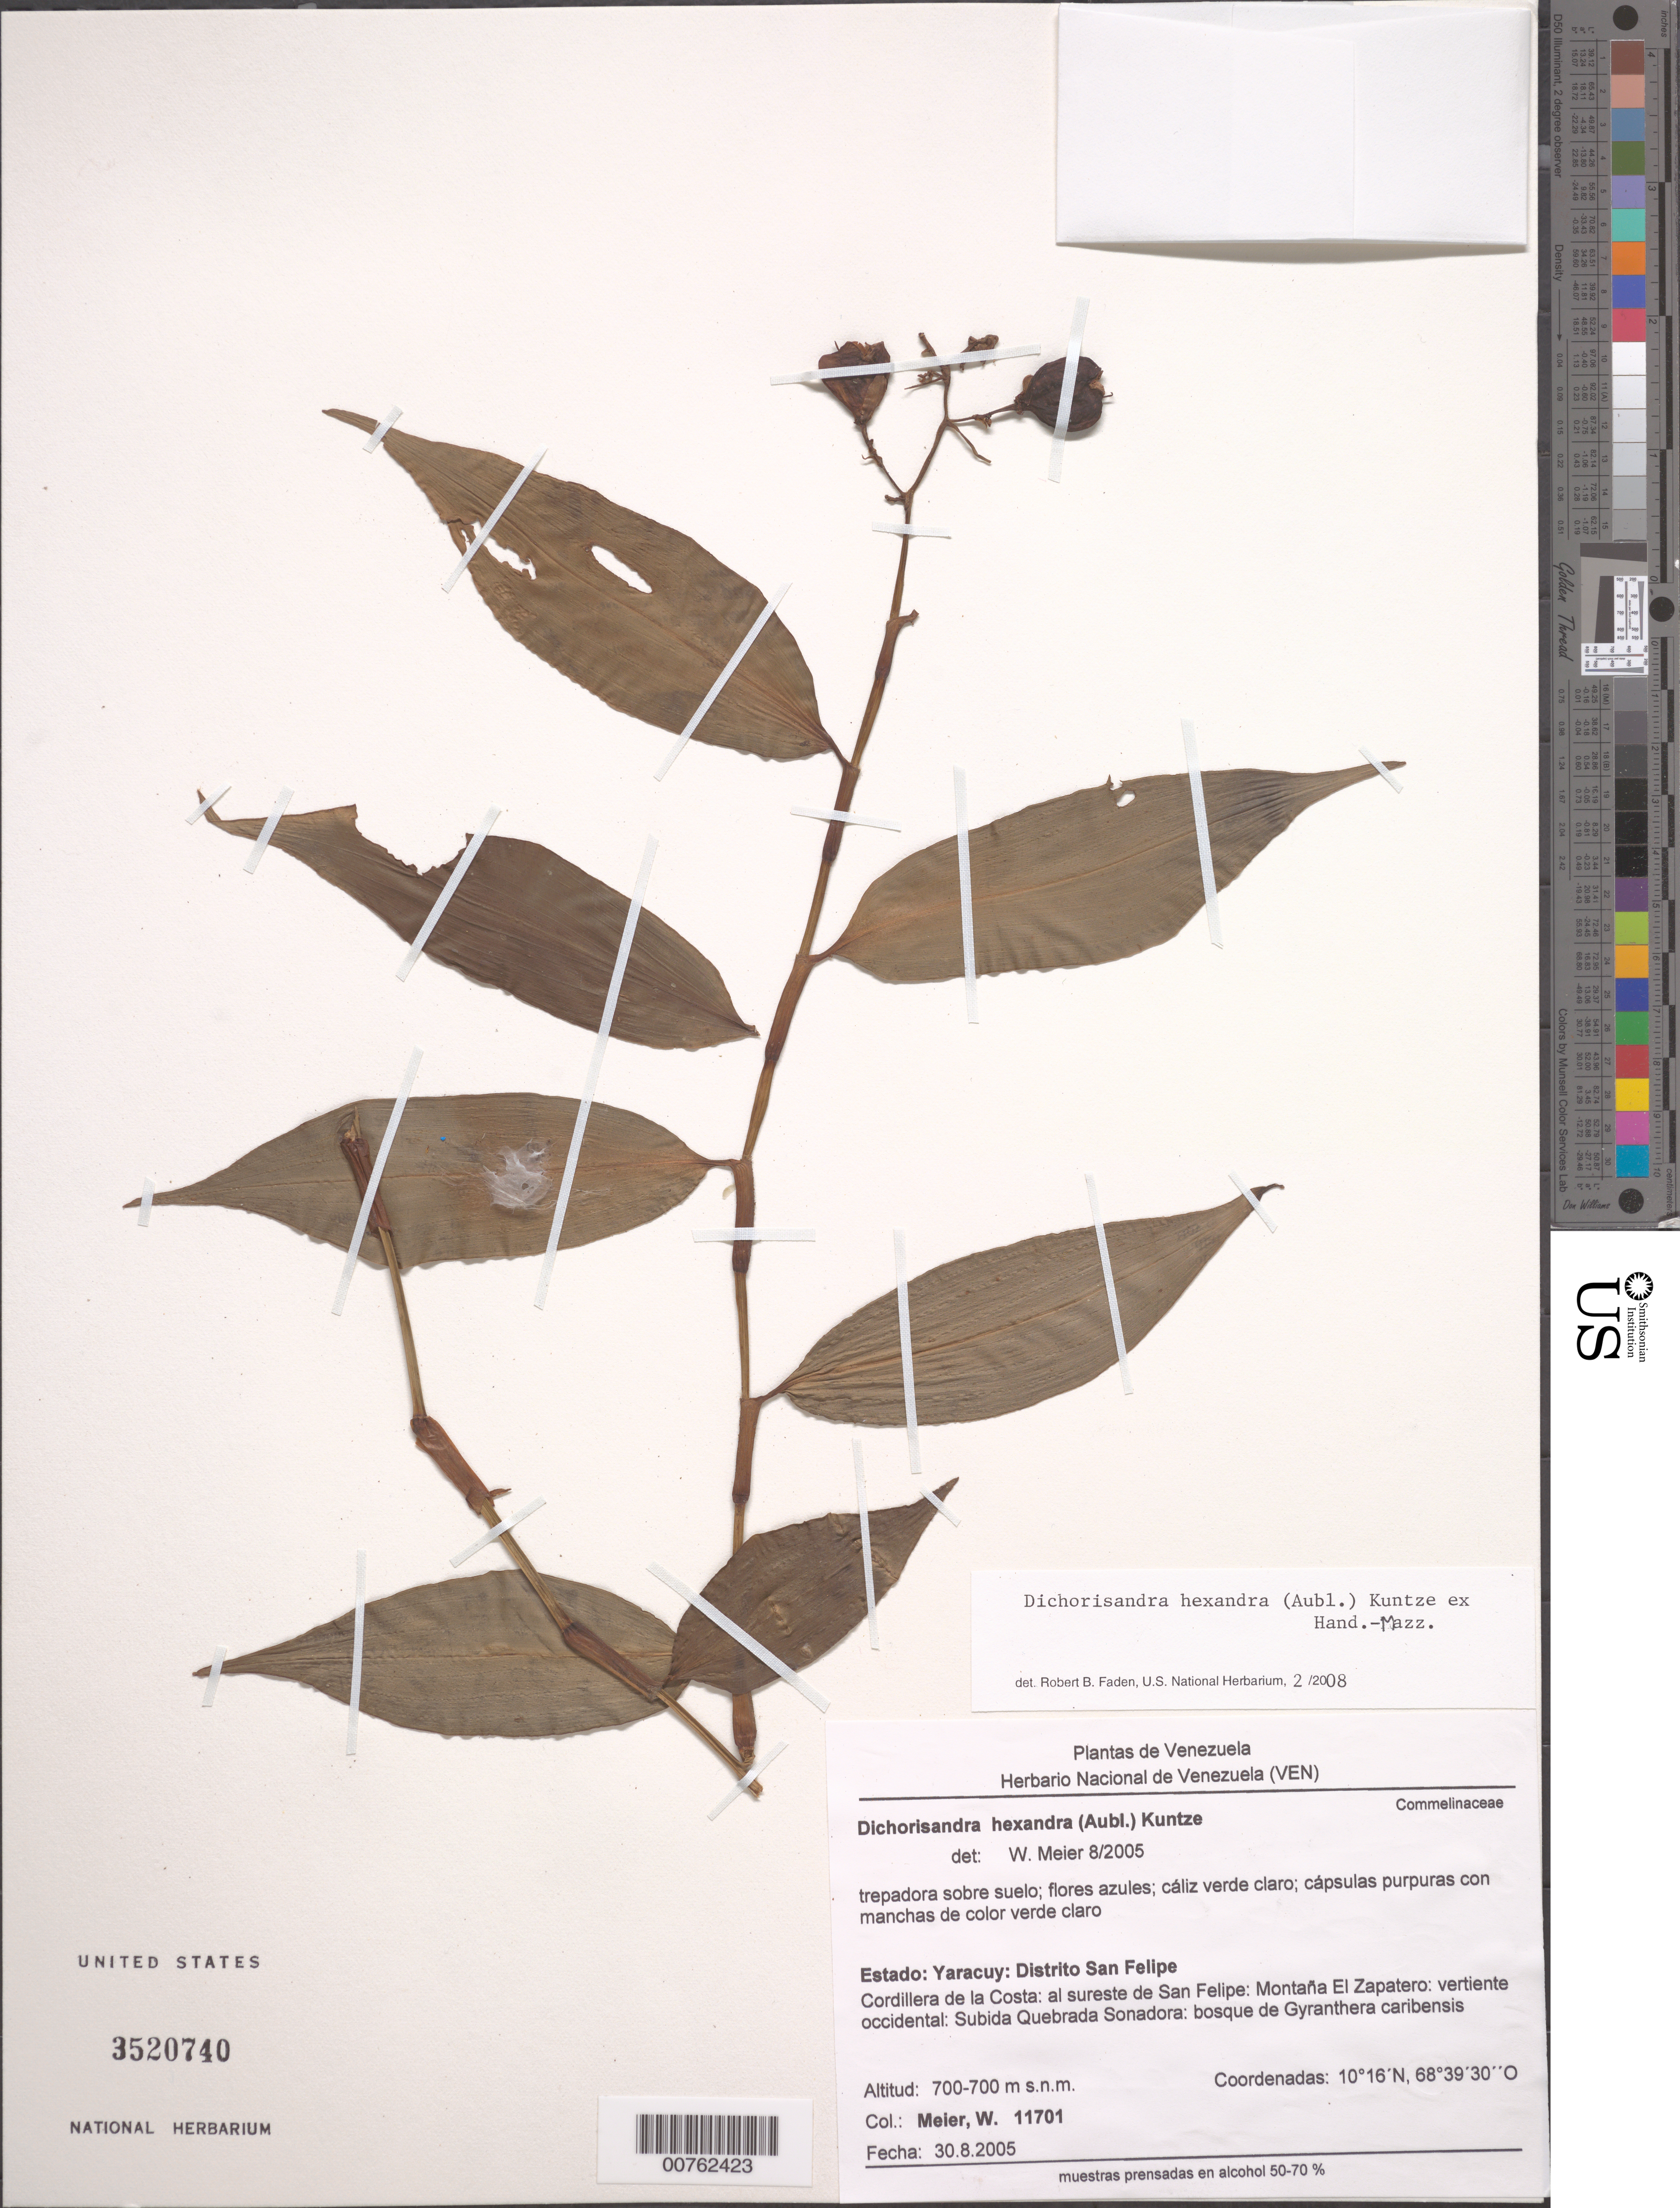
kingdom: Plantae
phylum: Tracheophyta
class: Liliopsida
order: Commelinales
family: Commelinaceae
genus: Dichorisandra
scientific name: Dichorisandra hexandra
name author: (Aubl.) Standl.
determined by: Faden, Robert B., (US), Smithsonian Institution - National Museum of Natural History (UNITED STATES)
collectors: W. Meier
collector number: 11701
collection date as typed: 30 Aug 2005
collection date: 2005-08-30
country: Venezuela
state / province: Yaracuy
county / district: San Felipe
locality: Cordillera de la Costa: al sureste de San Felipe: Montana El Zapatero: vertiente occidental: Subida Quebrada Sonadora: bosque de Gyranthera caribensis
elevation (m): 700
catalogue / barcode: US 3520740